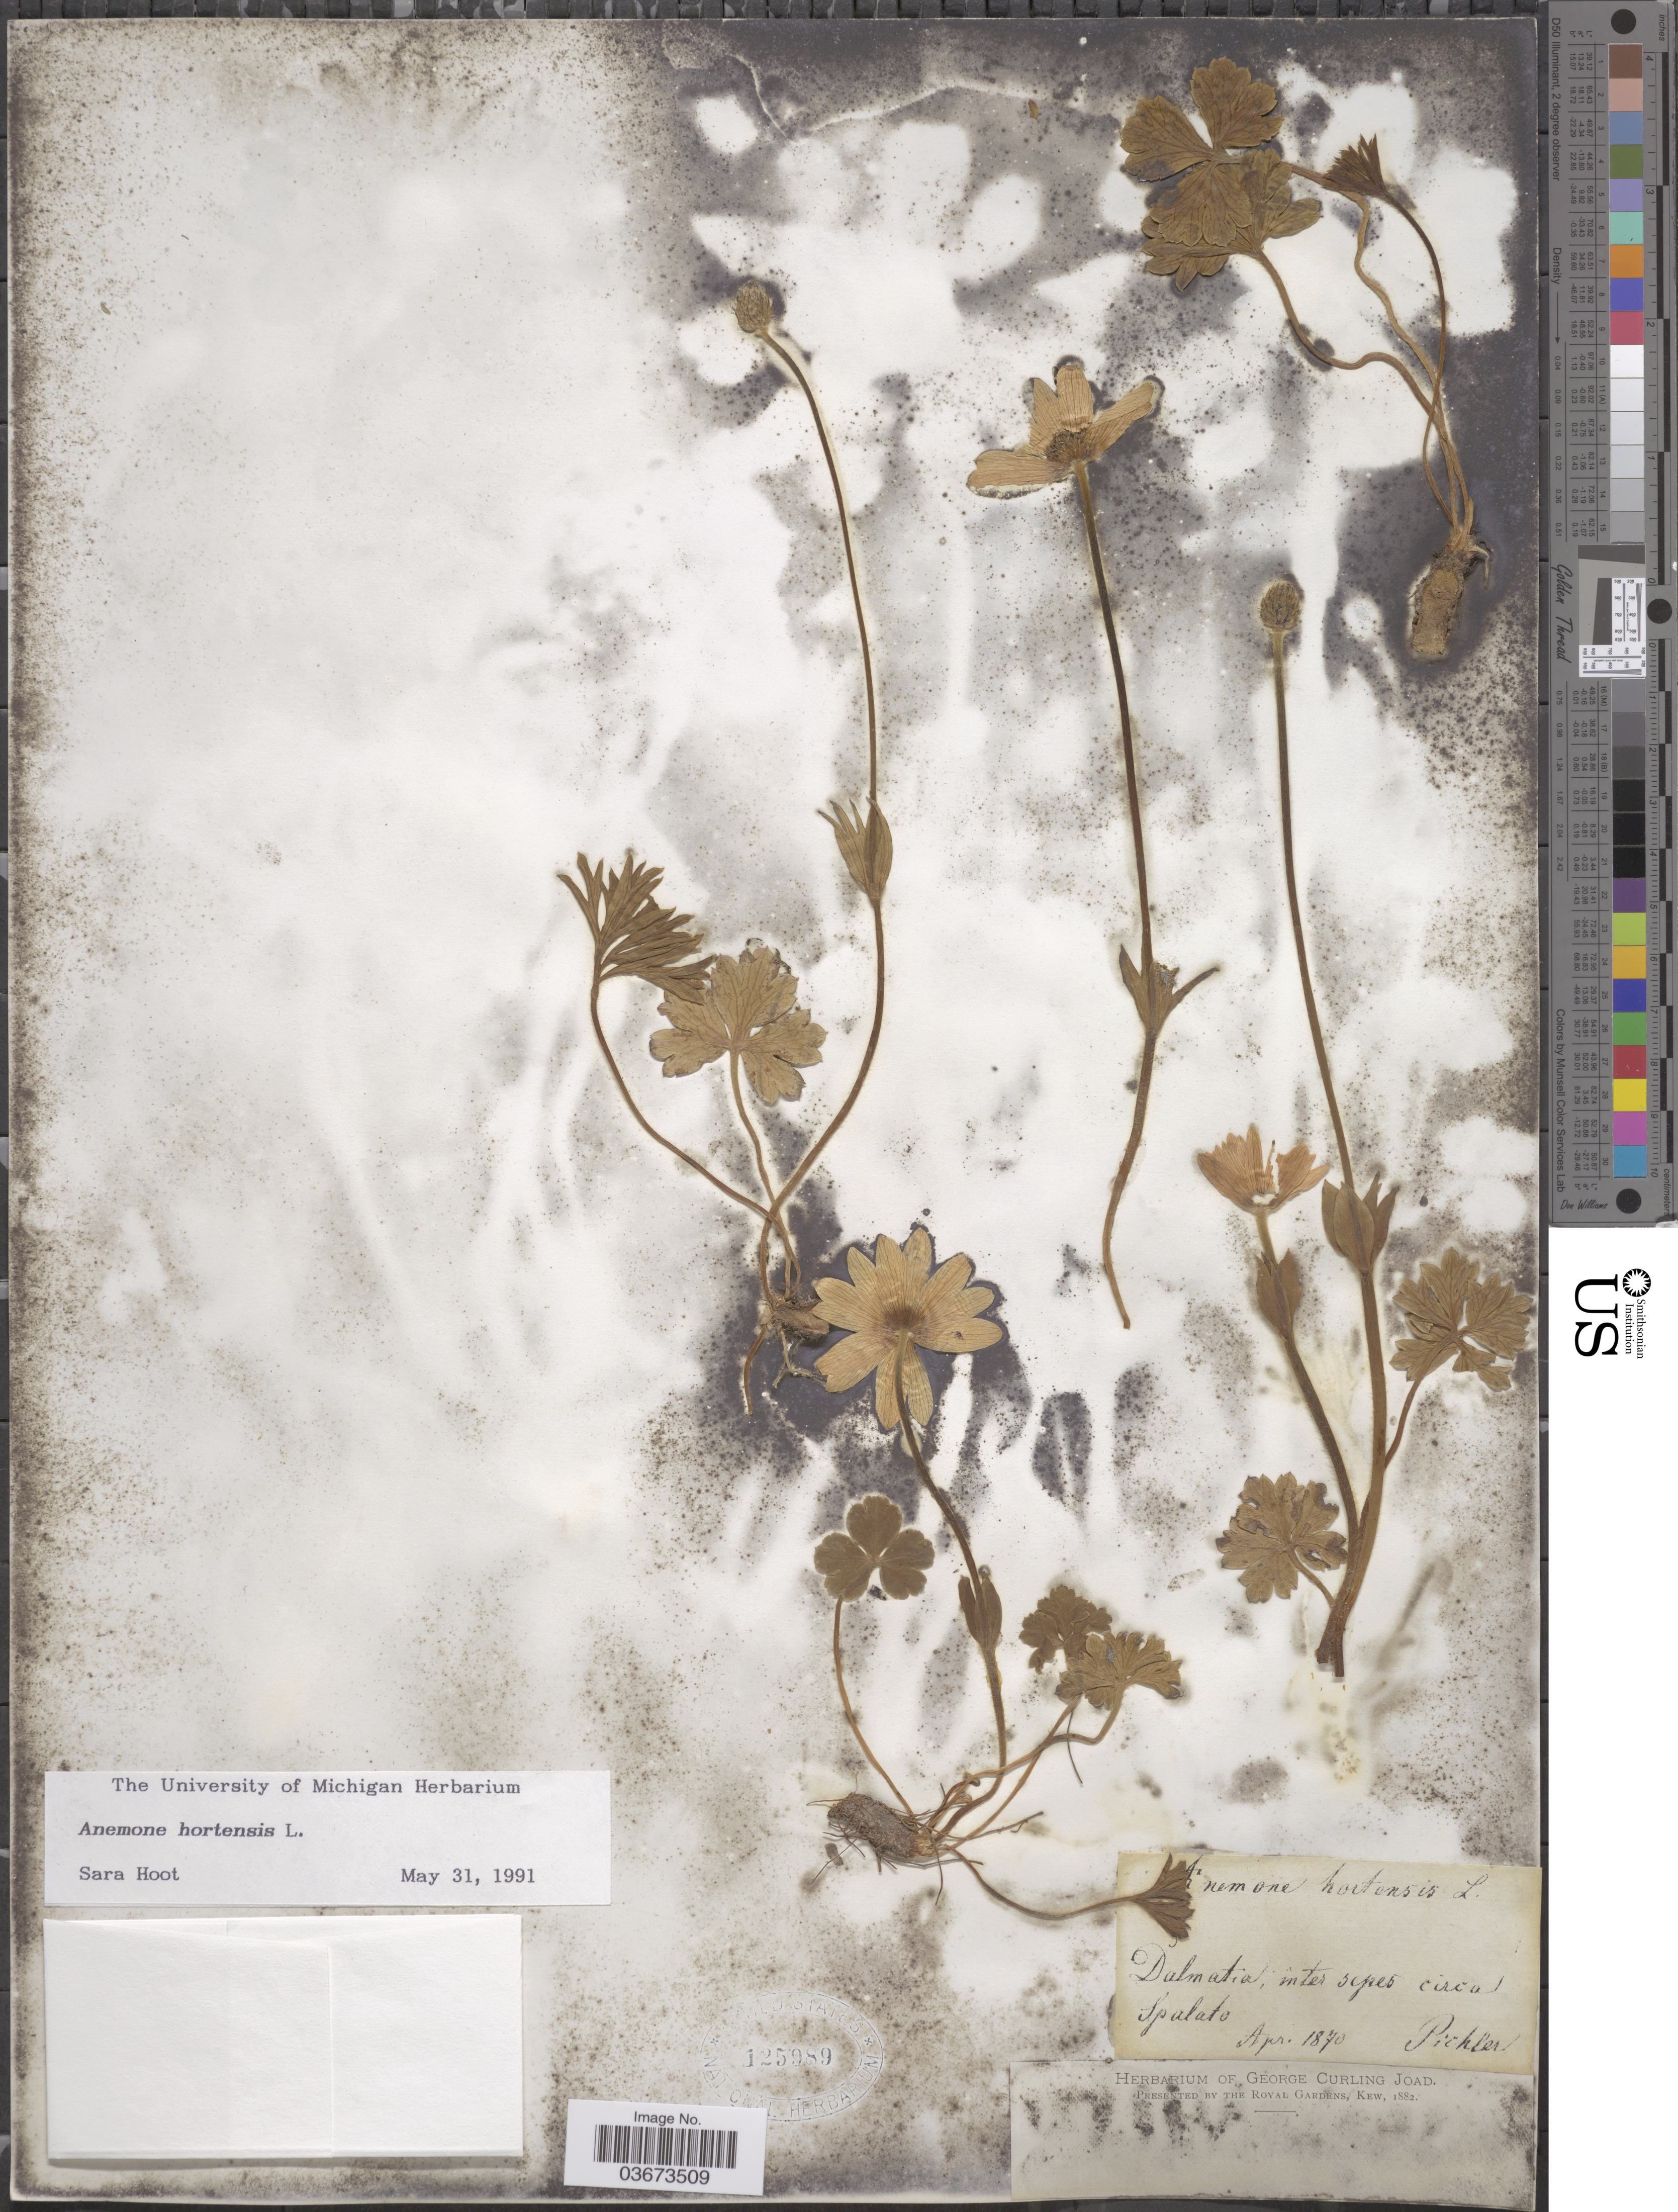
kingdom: Plantae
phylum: Tracheophyta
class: Magnoliopsida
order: Ranunculales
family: Ranunculaceae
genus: Anemone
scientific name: Anemone hortensis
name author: L.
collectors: Pichler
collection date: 1870-04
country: Croatia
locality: Dalmatia, inter sepes circa Spalate.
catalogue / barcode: US 125989